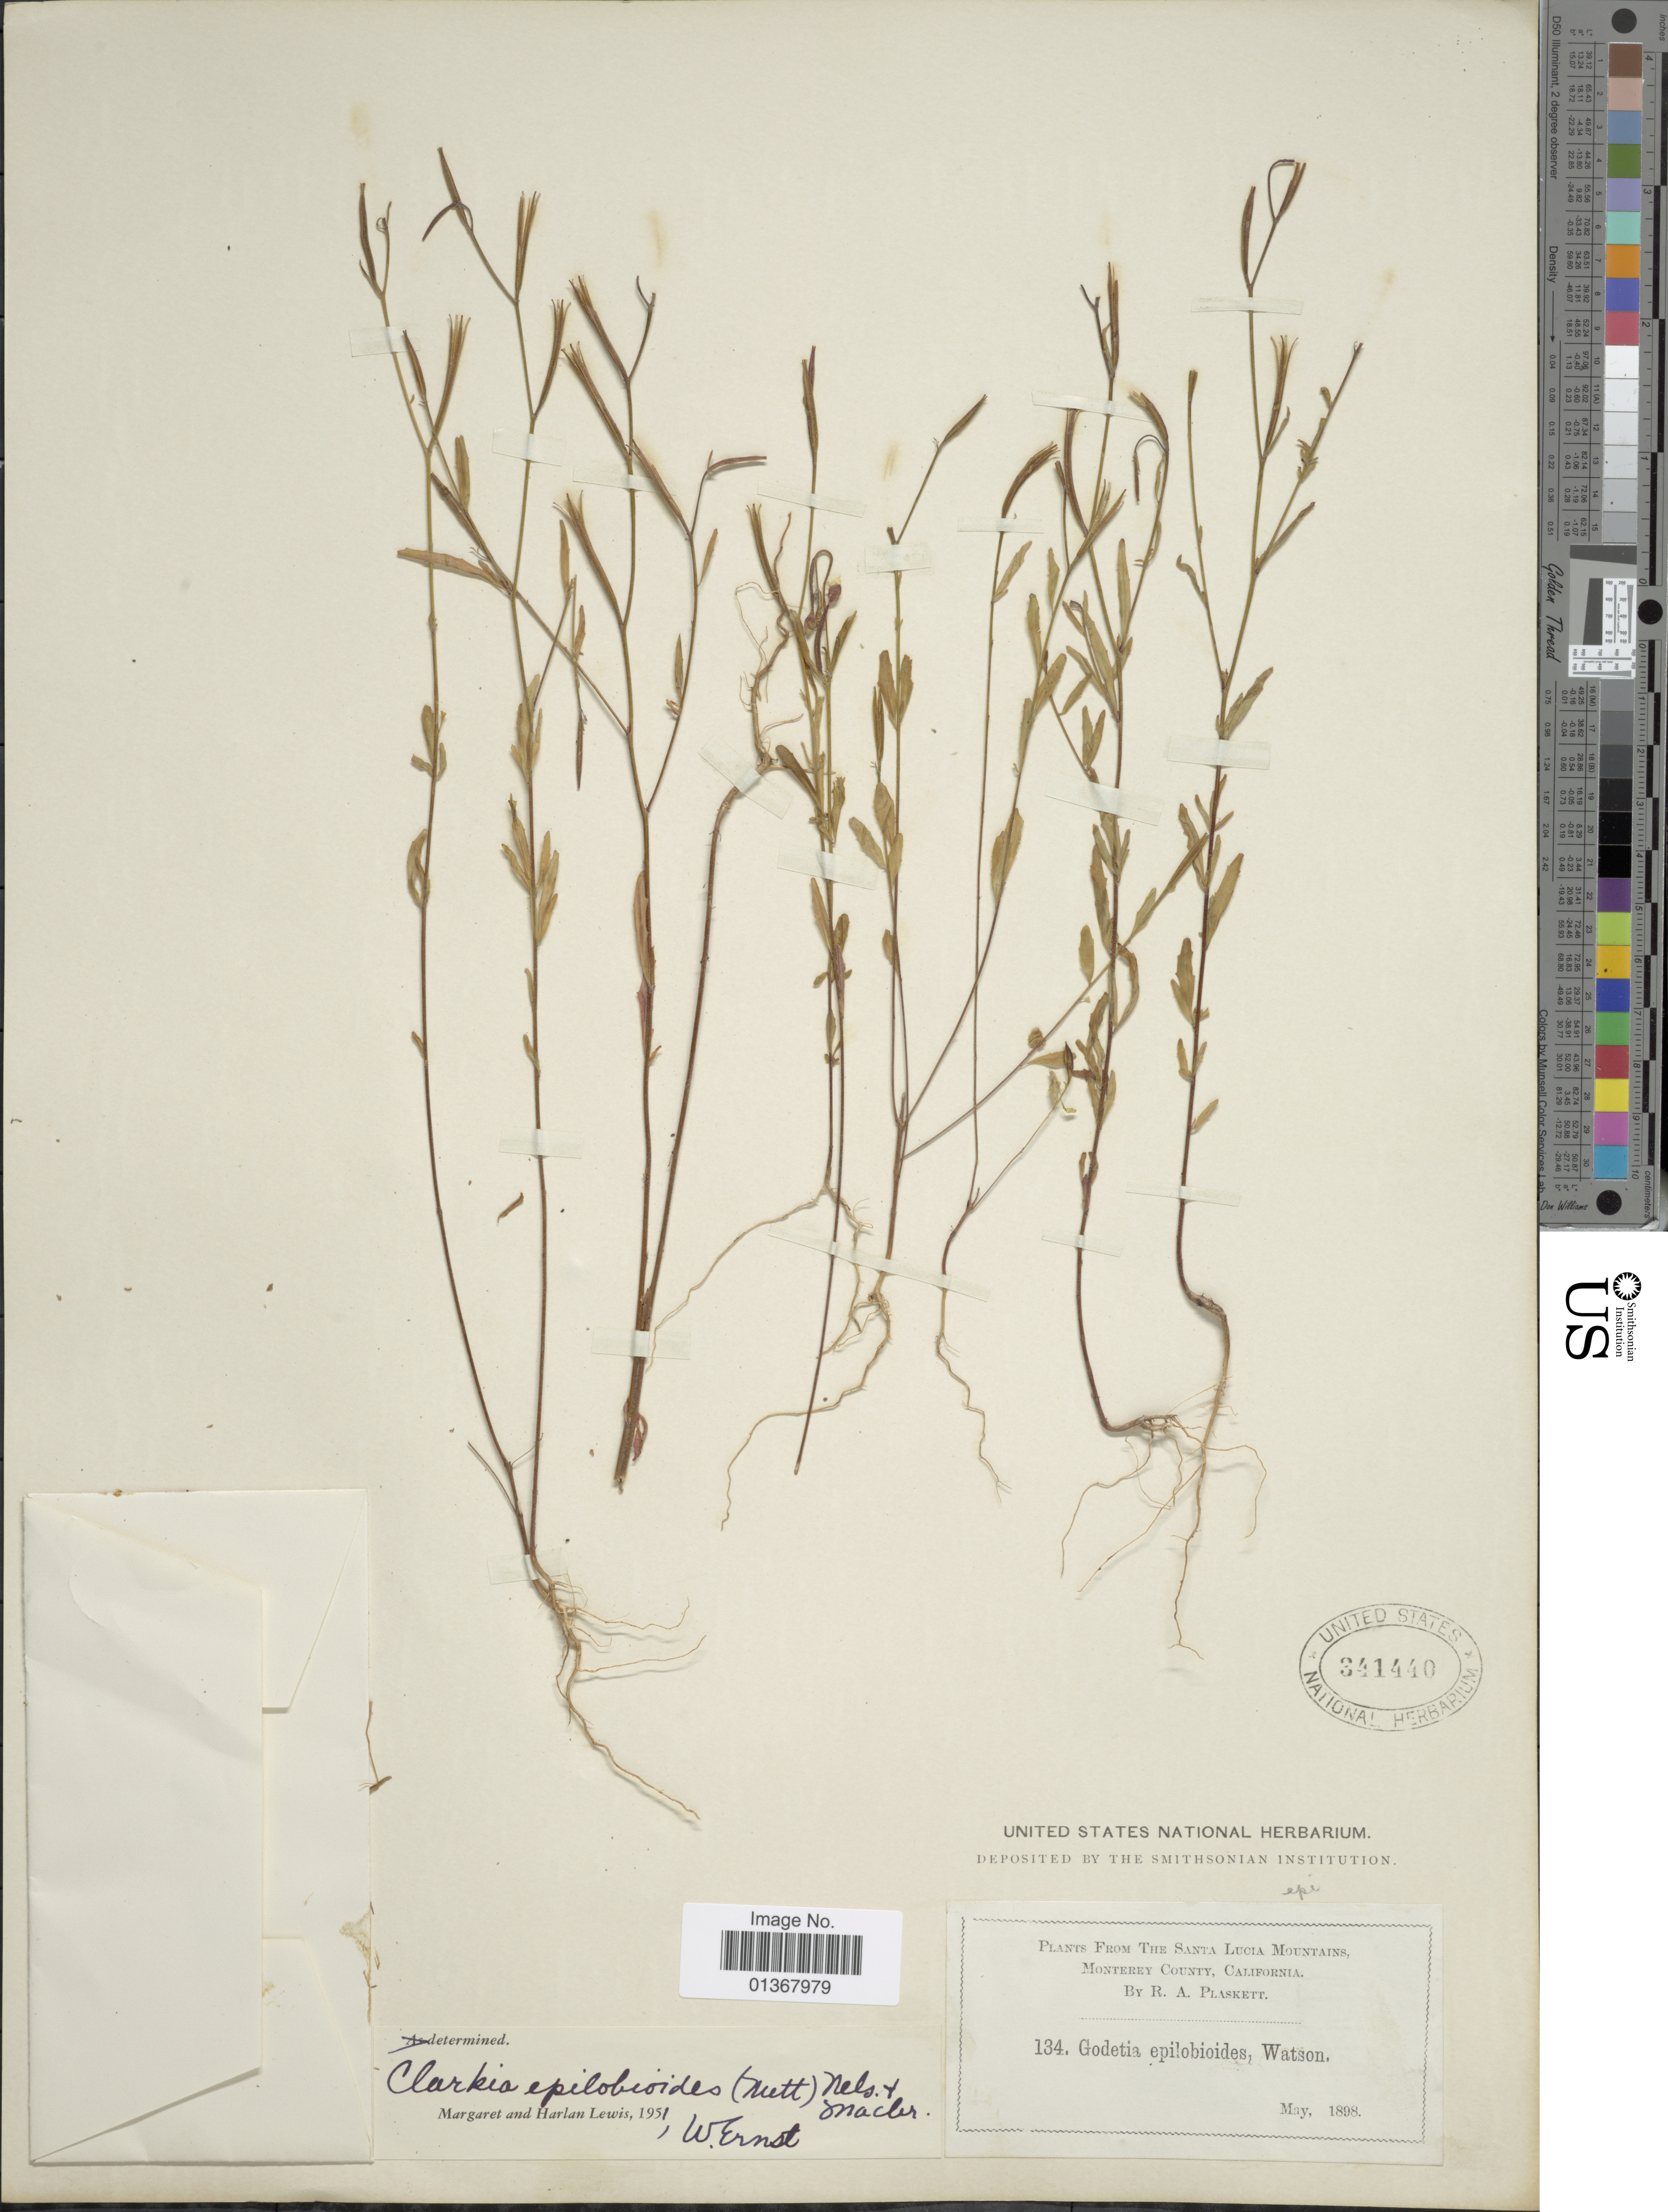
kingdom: Plantae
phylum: Tracheophyta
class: Magnoliopsida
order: Myrtales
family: Onagraceae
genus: Clarkia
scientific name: Clarkia epilobioides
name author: (Nutt. ex Torr. & A. Gray) A. Nelson & J.F. Macbr.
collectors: R. Plaskett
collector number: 134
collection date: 1898-05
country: United States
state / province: California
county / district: Monterey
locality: The Santa Lucia Mountains, Monterey County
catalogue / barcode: US 341440